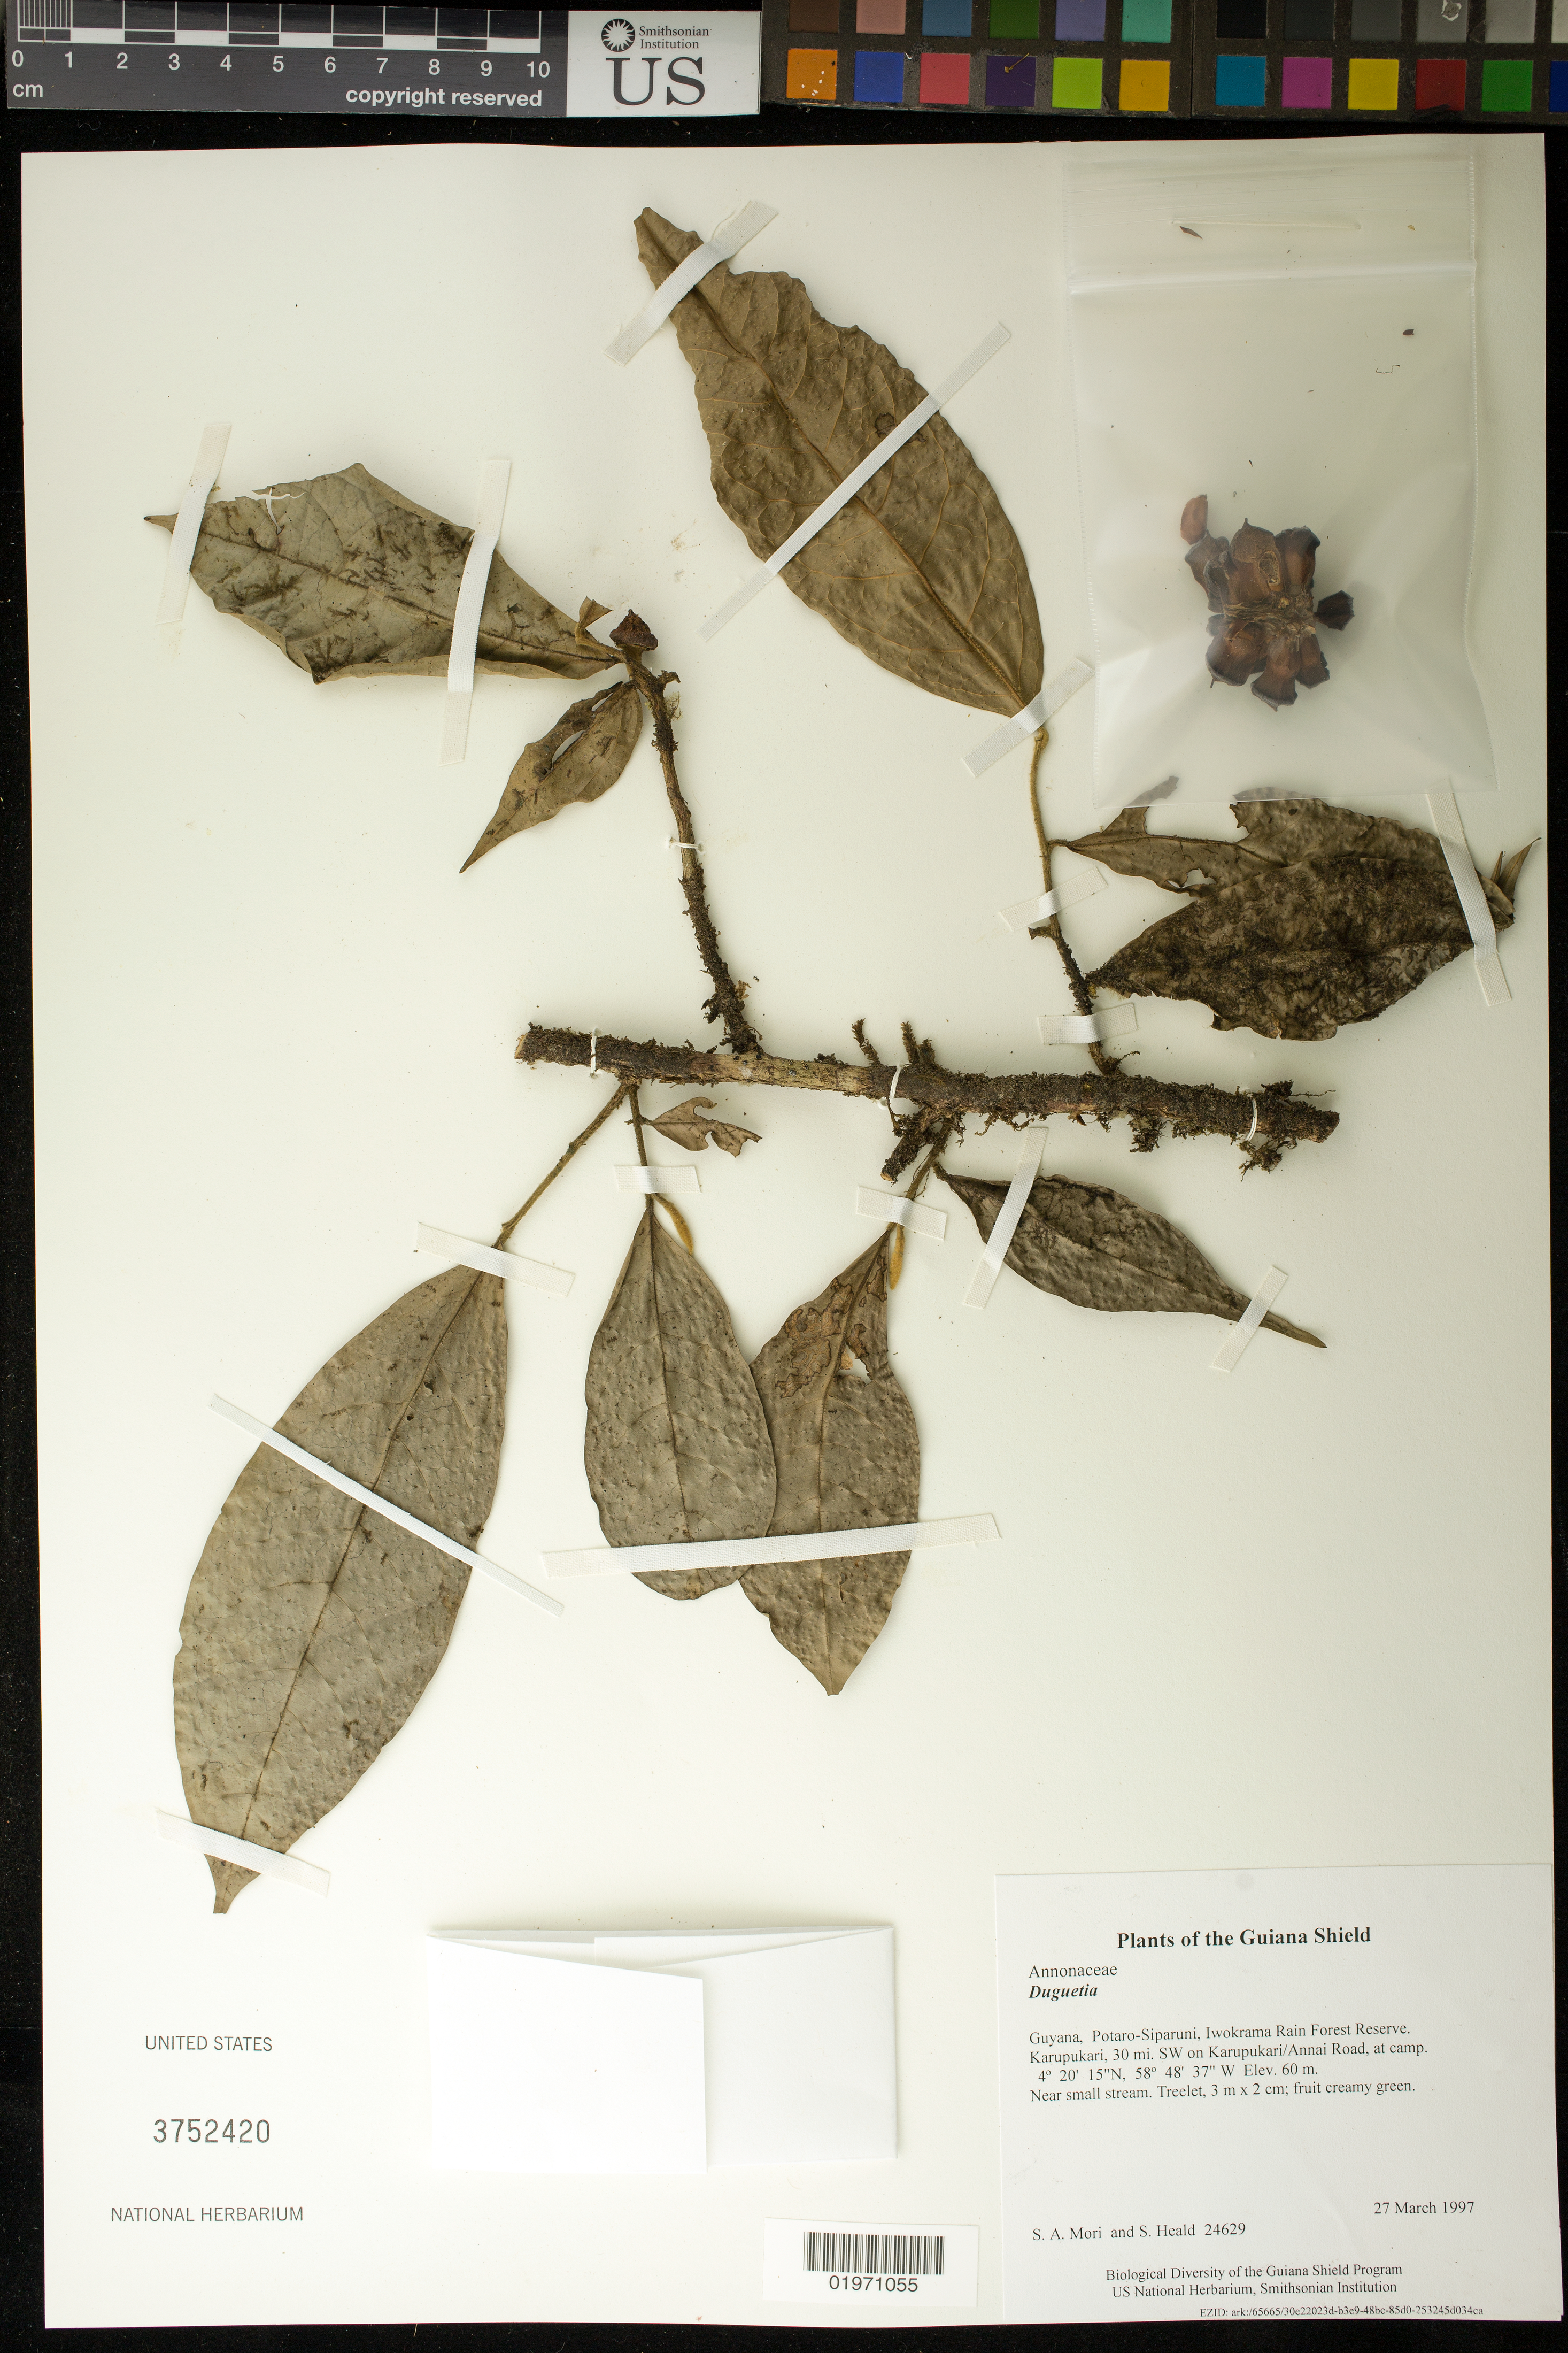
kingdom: Plantae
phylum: Tracheophyta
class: Magnoliopsida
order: Magnoliales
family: Annonaceae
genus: Duguetia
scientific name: Duguetia sp.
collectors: S. Mori & S. Heald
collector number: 24629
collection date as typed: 27 March 1997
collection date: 1997-03-27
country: Guyana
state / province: Potaro-Siparuni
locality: Iwokrama Rain Forest Reserve. Karupukari, 30 mi. SW on Karupukari/Annai Road, at camp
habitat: Near small stream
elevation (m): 60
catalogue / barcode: US 3752420